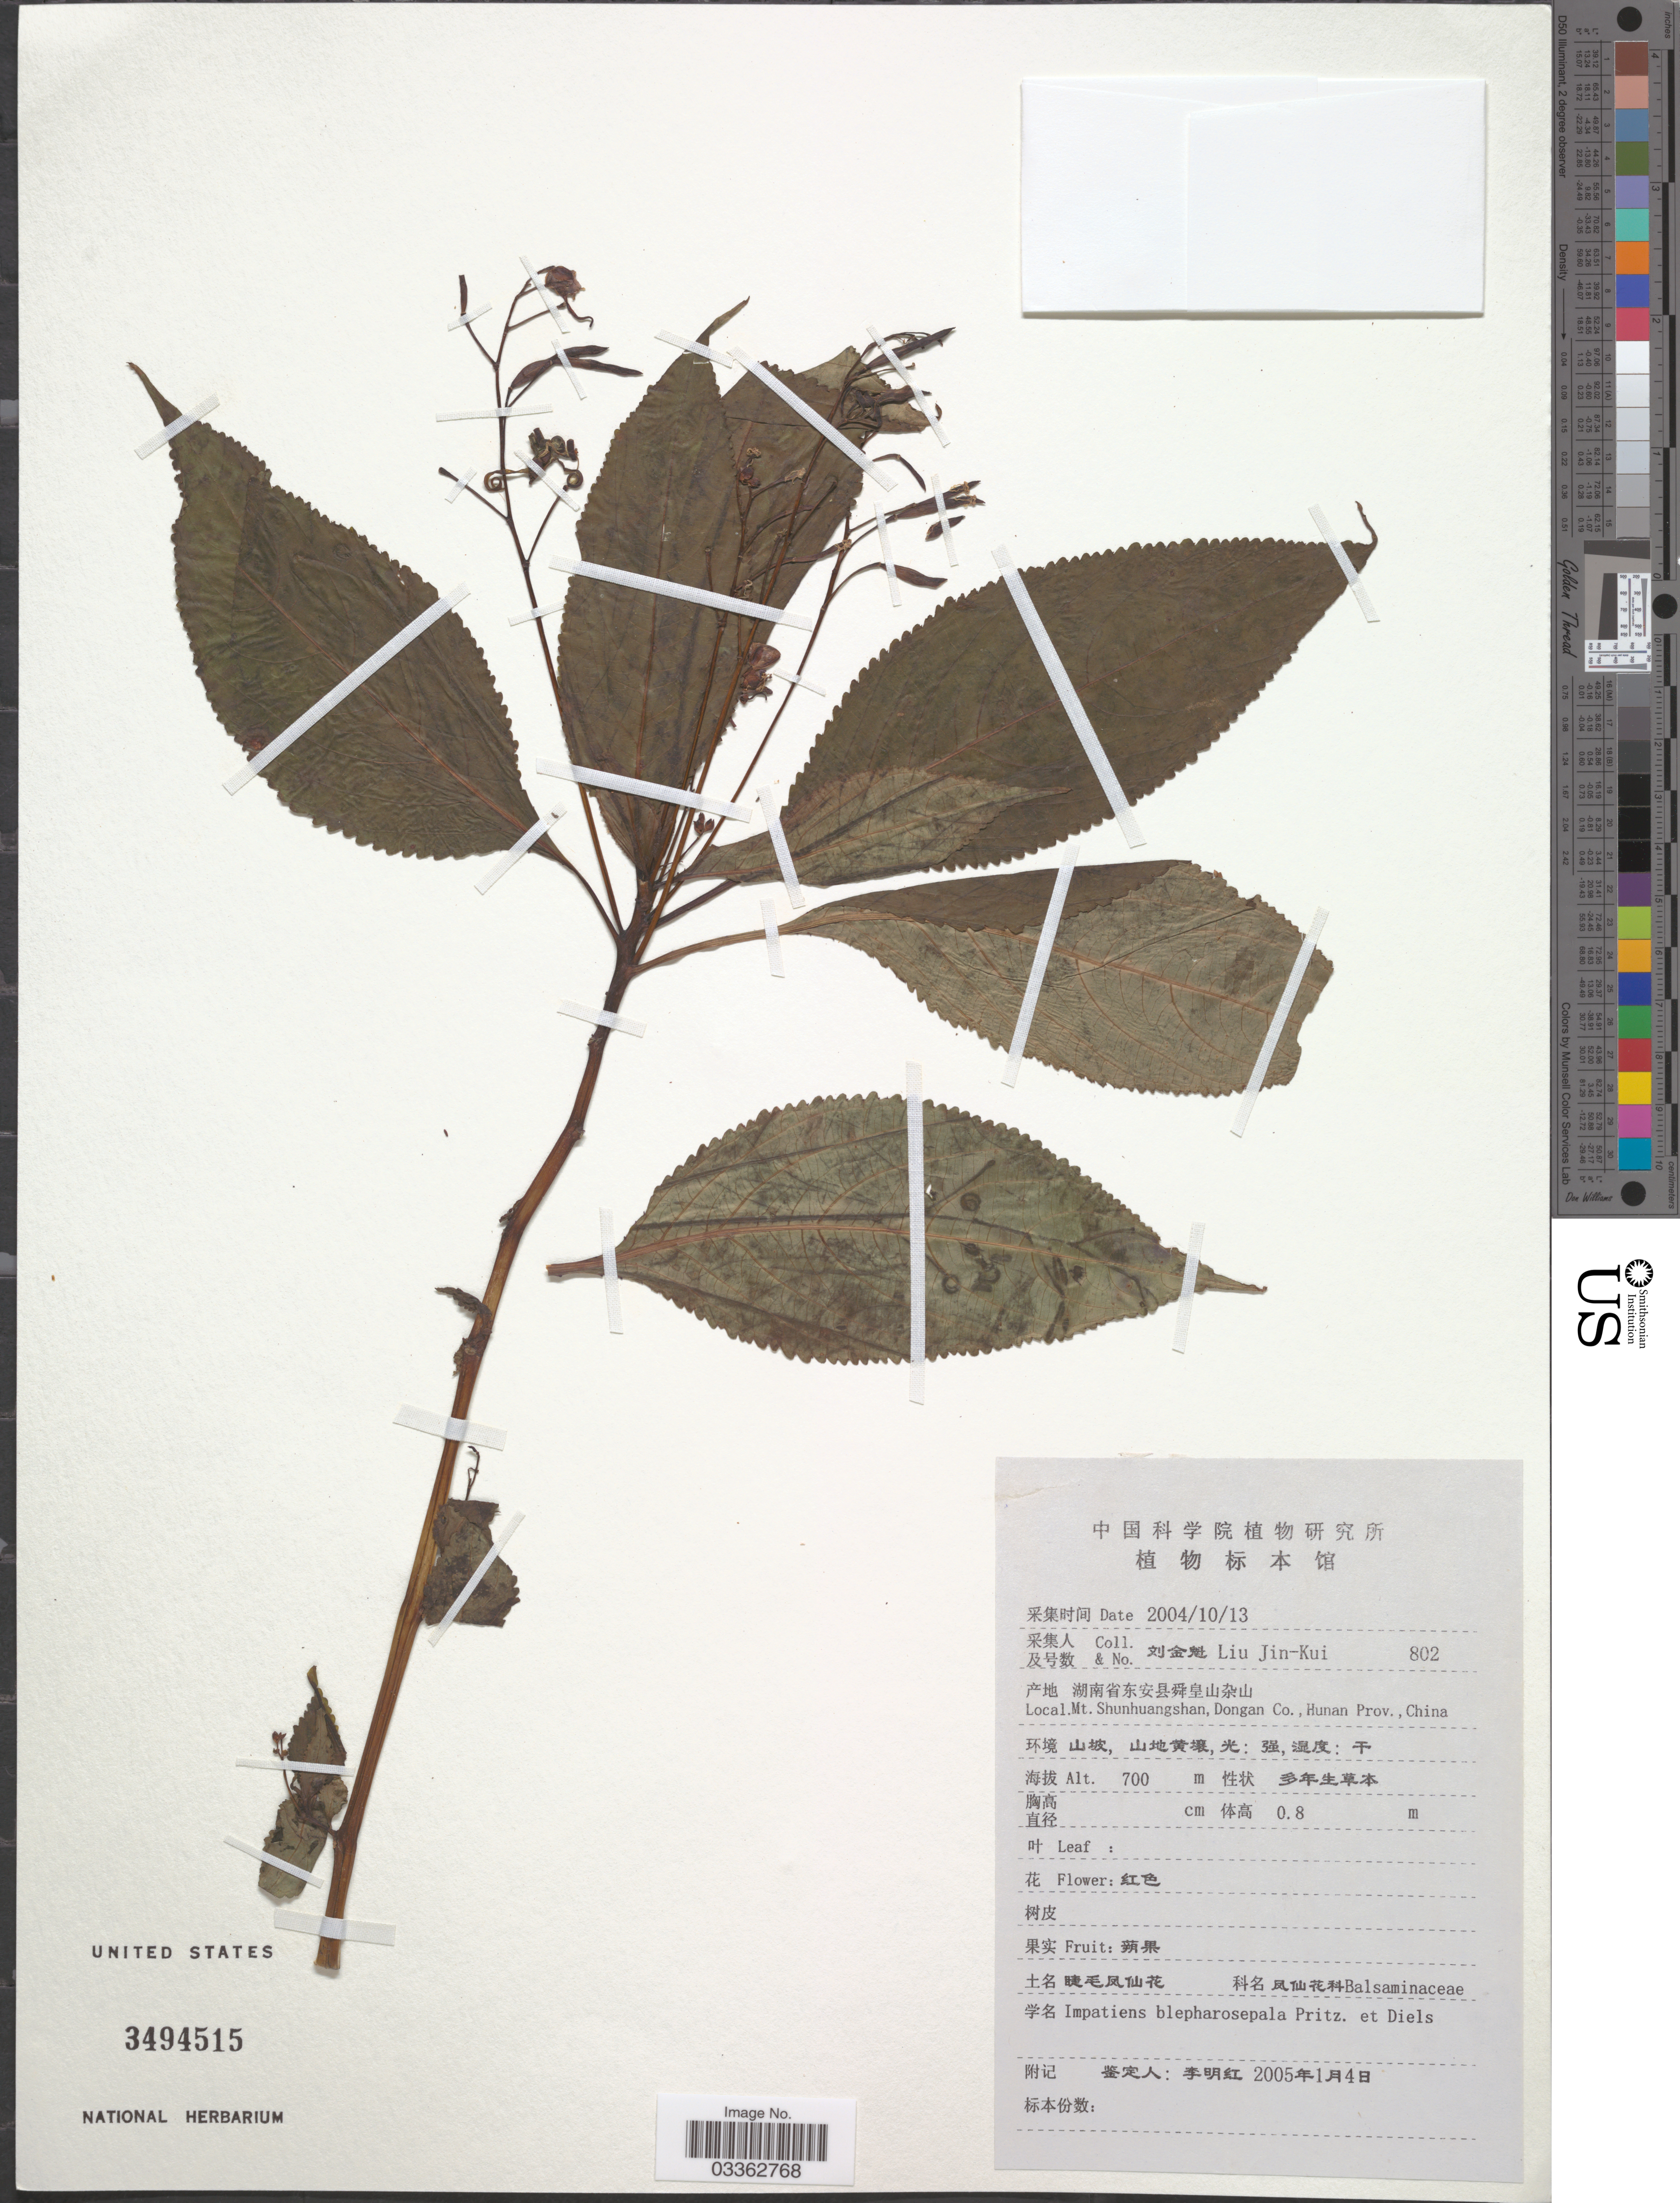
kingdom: Plantae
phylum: Tracheophyta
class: Magnoliopsida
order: Ericales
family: Balsaminaceae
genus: Impatiens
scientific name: Impatiens blepharosepala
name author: E. Pritz. in Diels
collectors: Liu Jin-Kui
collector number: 802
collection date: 2004-10-13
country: China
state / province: Hunan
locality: Mt. Shunhuangshan, Dongan Co.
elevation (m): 700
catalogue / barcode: US 3494515